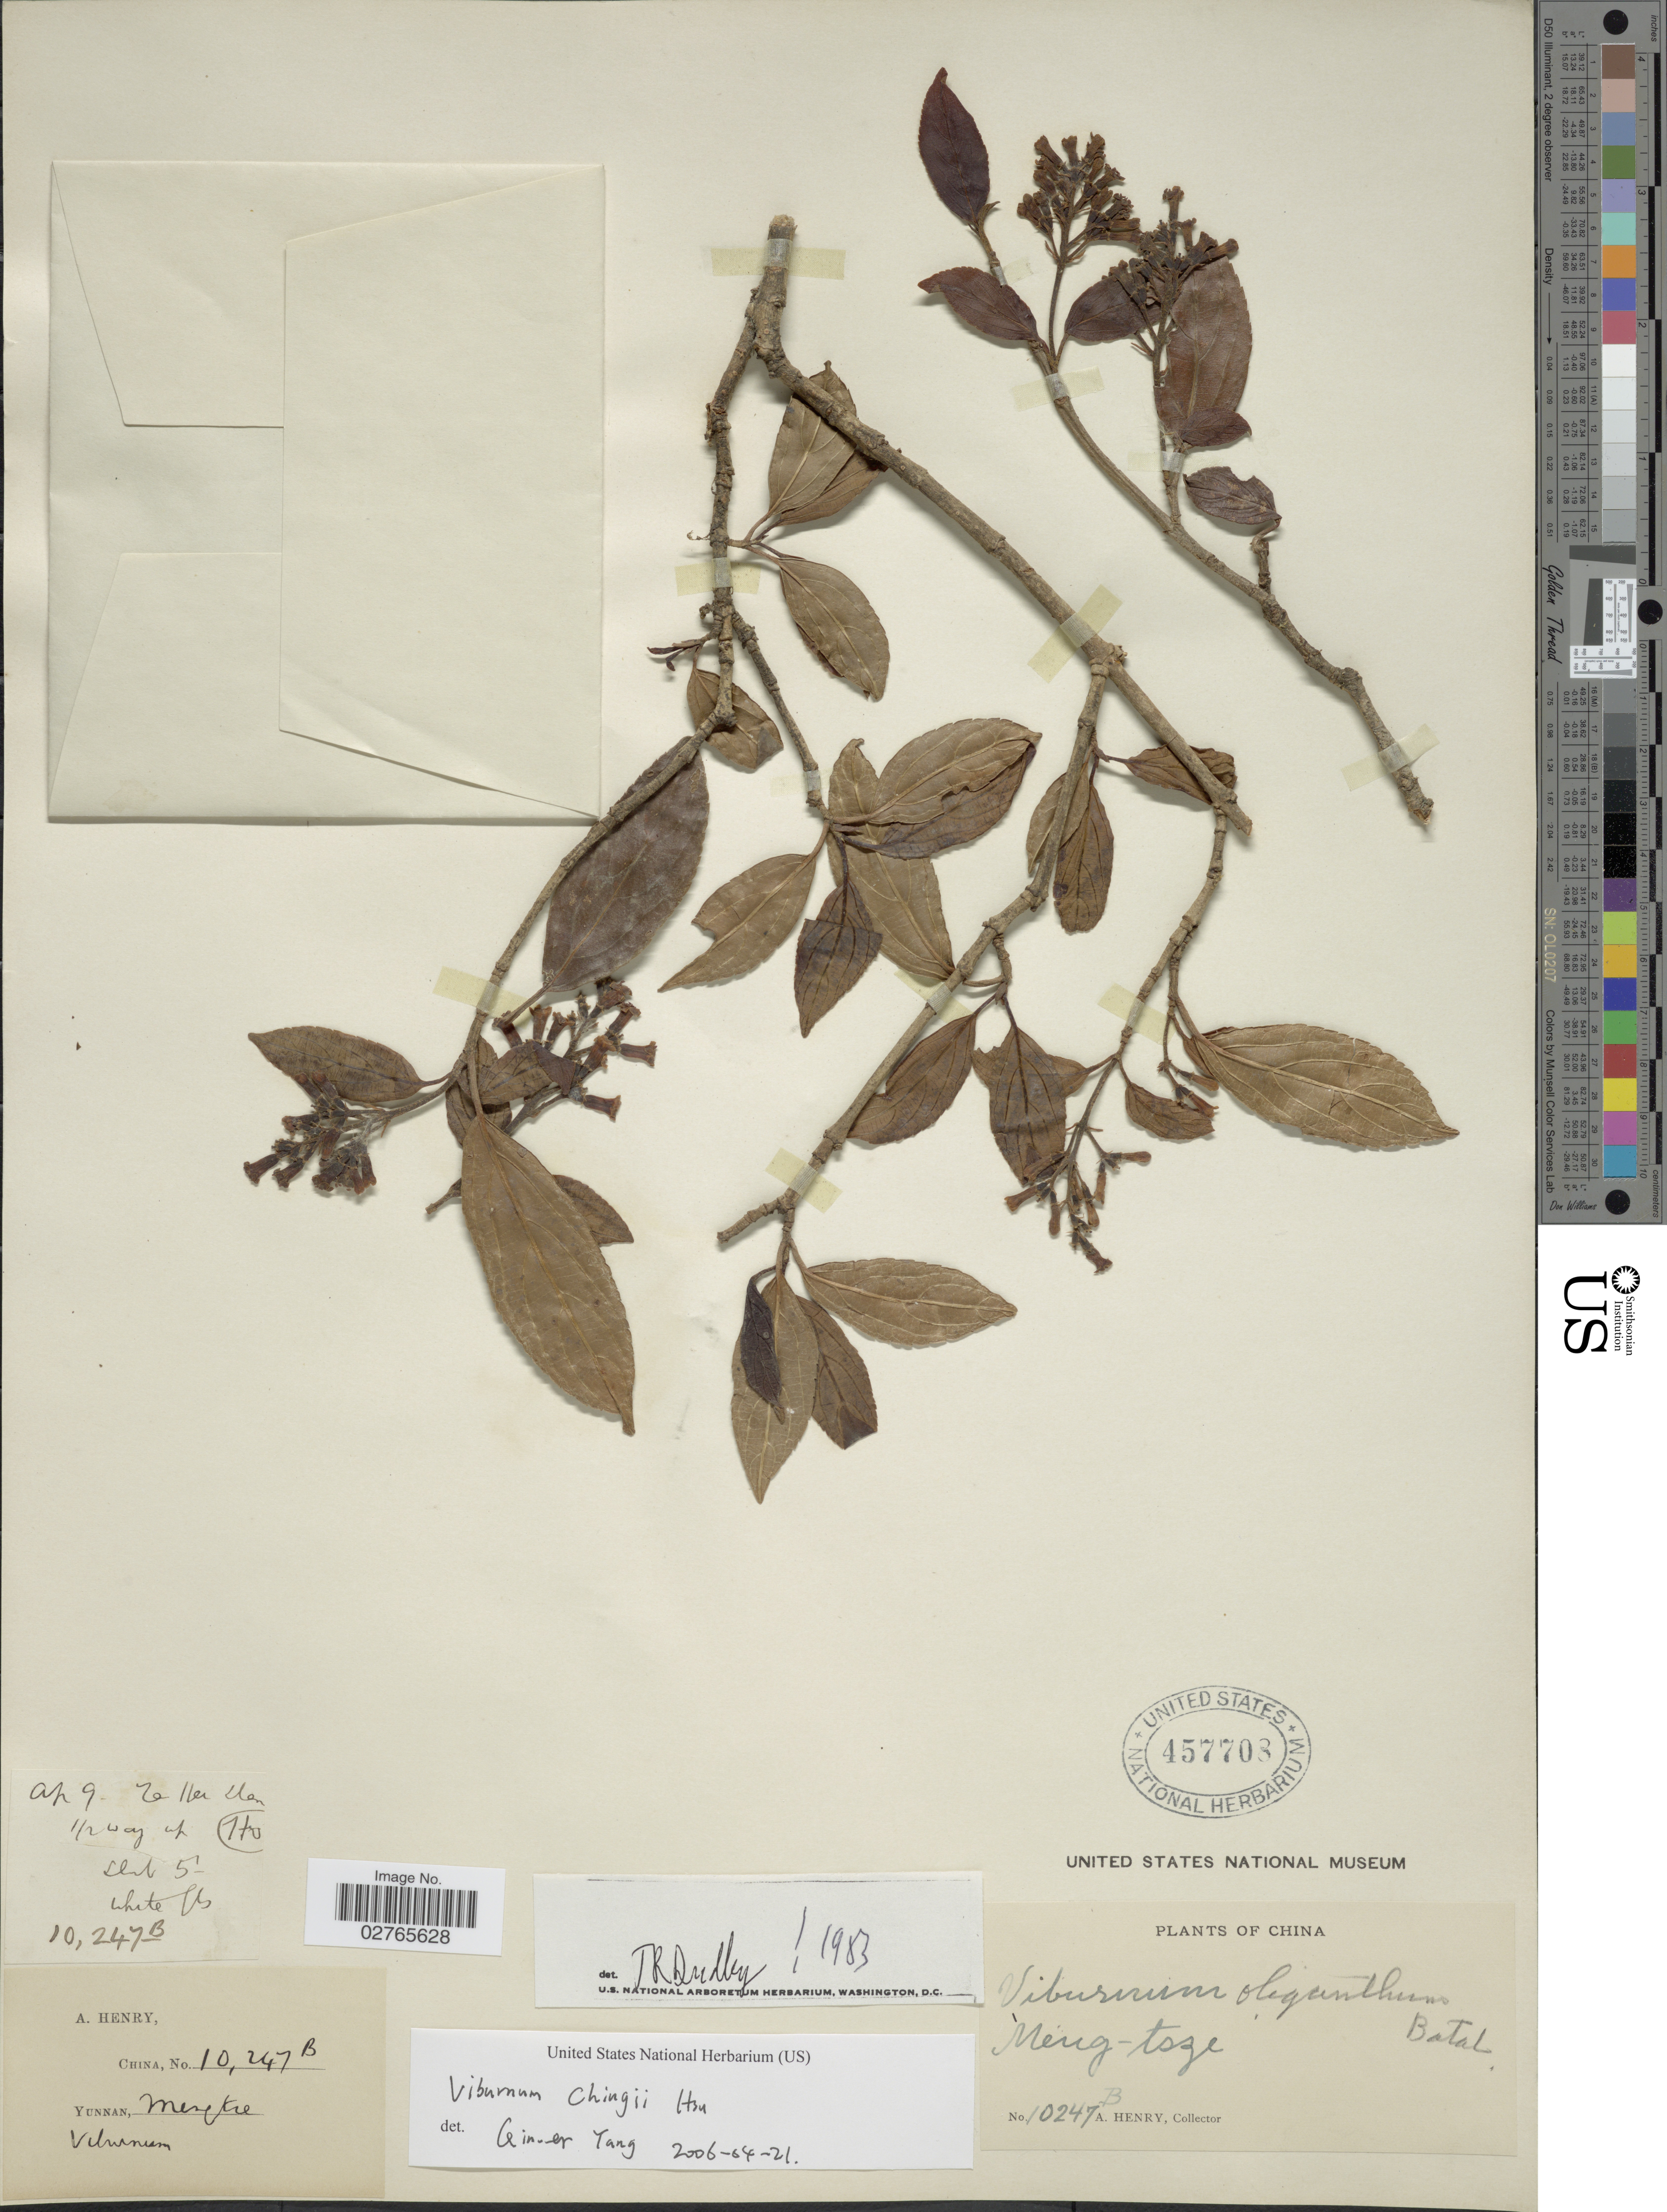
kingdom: Plantae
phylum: Tracheophyta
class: Magnoliopsida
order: Dipsacales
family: Viburnaceae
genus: Viburnum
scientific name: Viburnum chingii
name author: P.S. Hsu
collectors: A. Henry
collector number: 10247 B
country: China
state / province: Yunnan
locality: Meng-tsze. Za Her shan ½ way up. Ho.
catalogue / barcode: US 457708